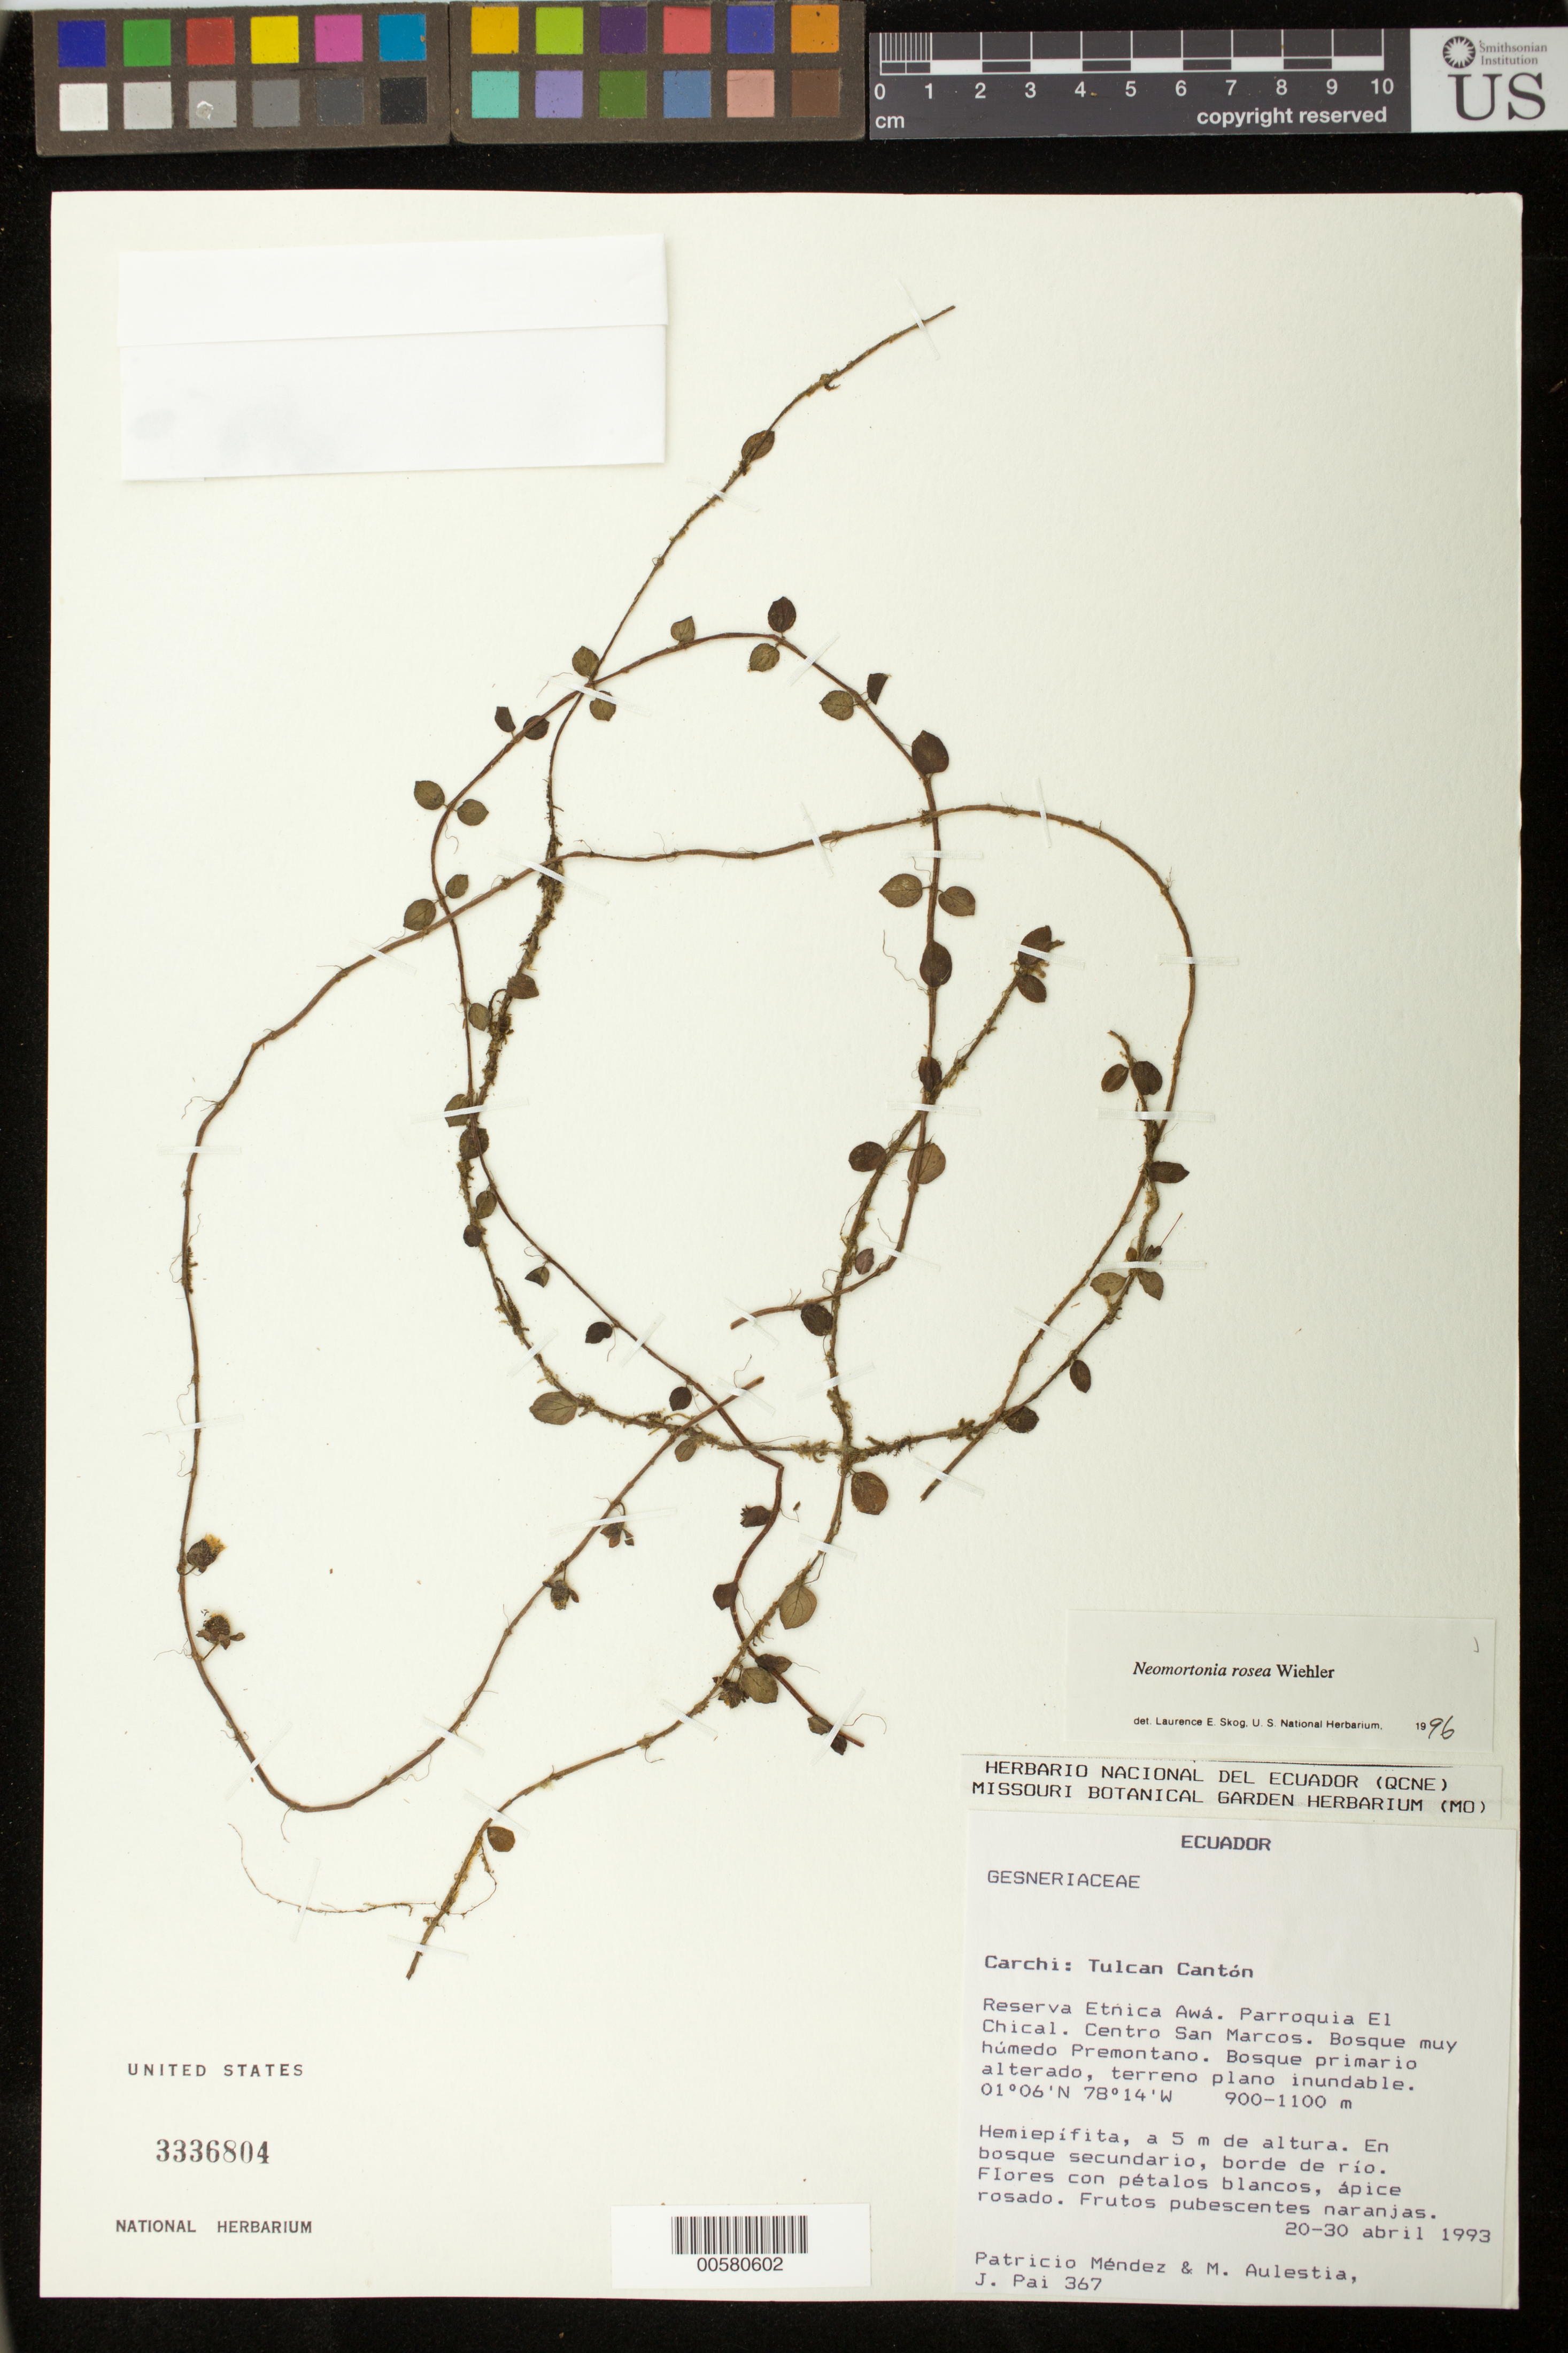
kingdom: Plantae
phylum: Tracheophyta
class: Magnoliopsida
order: Lamiales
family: Gesneriaceae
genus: Neomortonia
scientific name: Neomortonia rosea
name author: Wiehler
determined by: Skog, Laurence E.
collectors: P. Méndez, M. Aulestia & J. Pai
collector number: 367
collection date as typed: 20-30 Apr 1993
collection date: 1993-04-20/1993-04-30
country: Ecuador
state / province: Carchi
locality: Tulcan Cantón: Reserva Etnica Awá, Parroquia El Chical, Centro San Marcos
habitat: Bosque muy húmedo premontano, bosque primario alterado, terreno plano inundable; en bosque secundario, borde de río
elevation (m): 900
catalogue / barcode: US 3336804